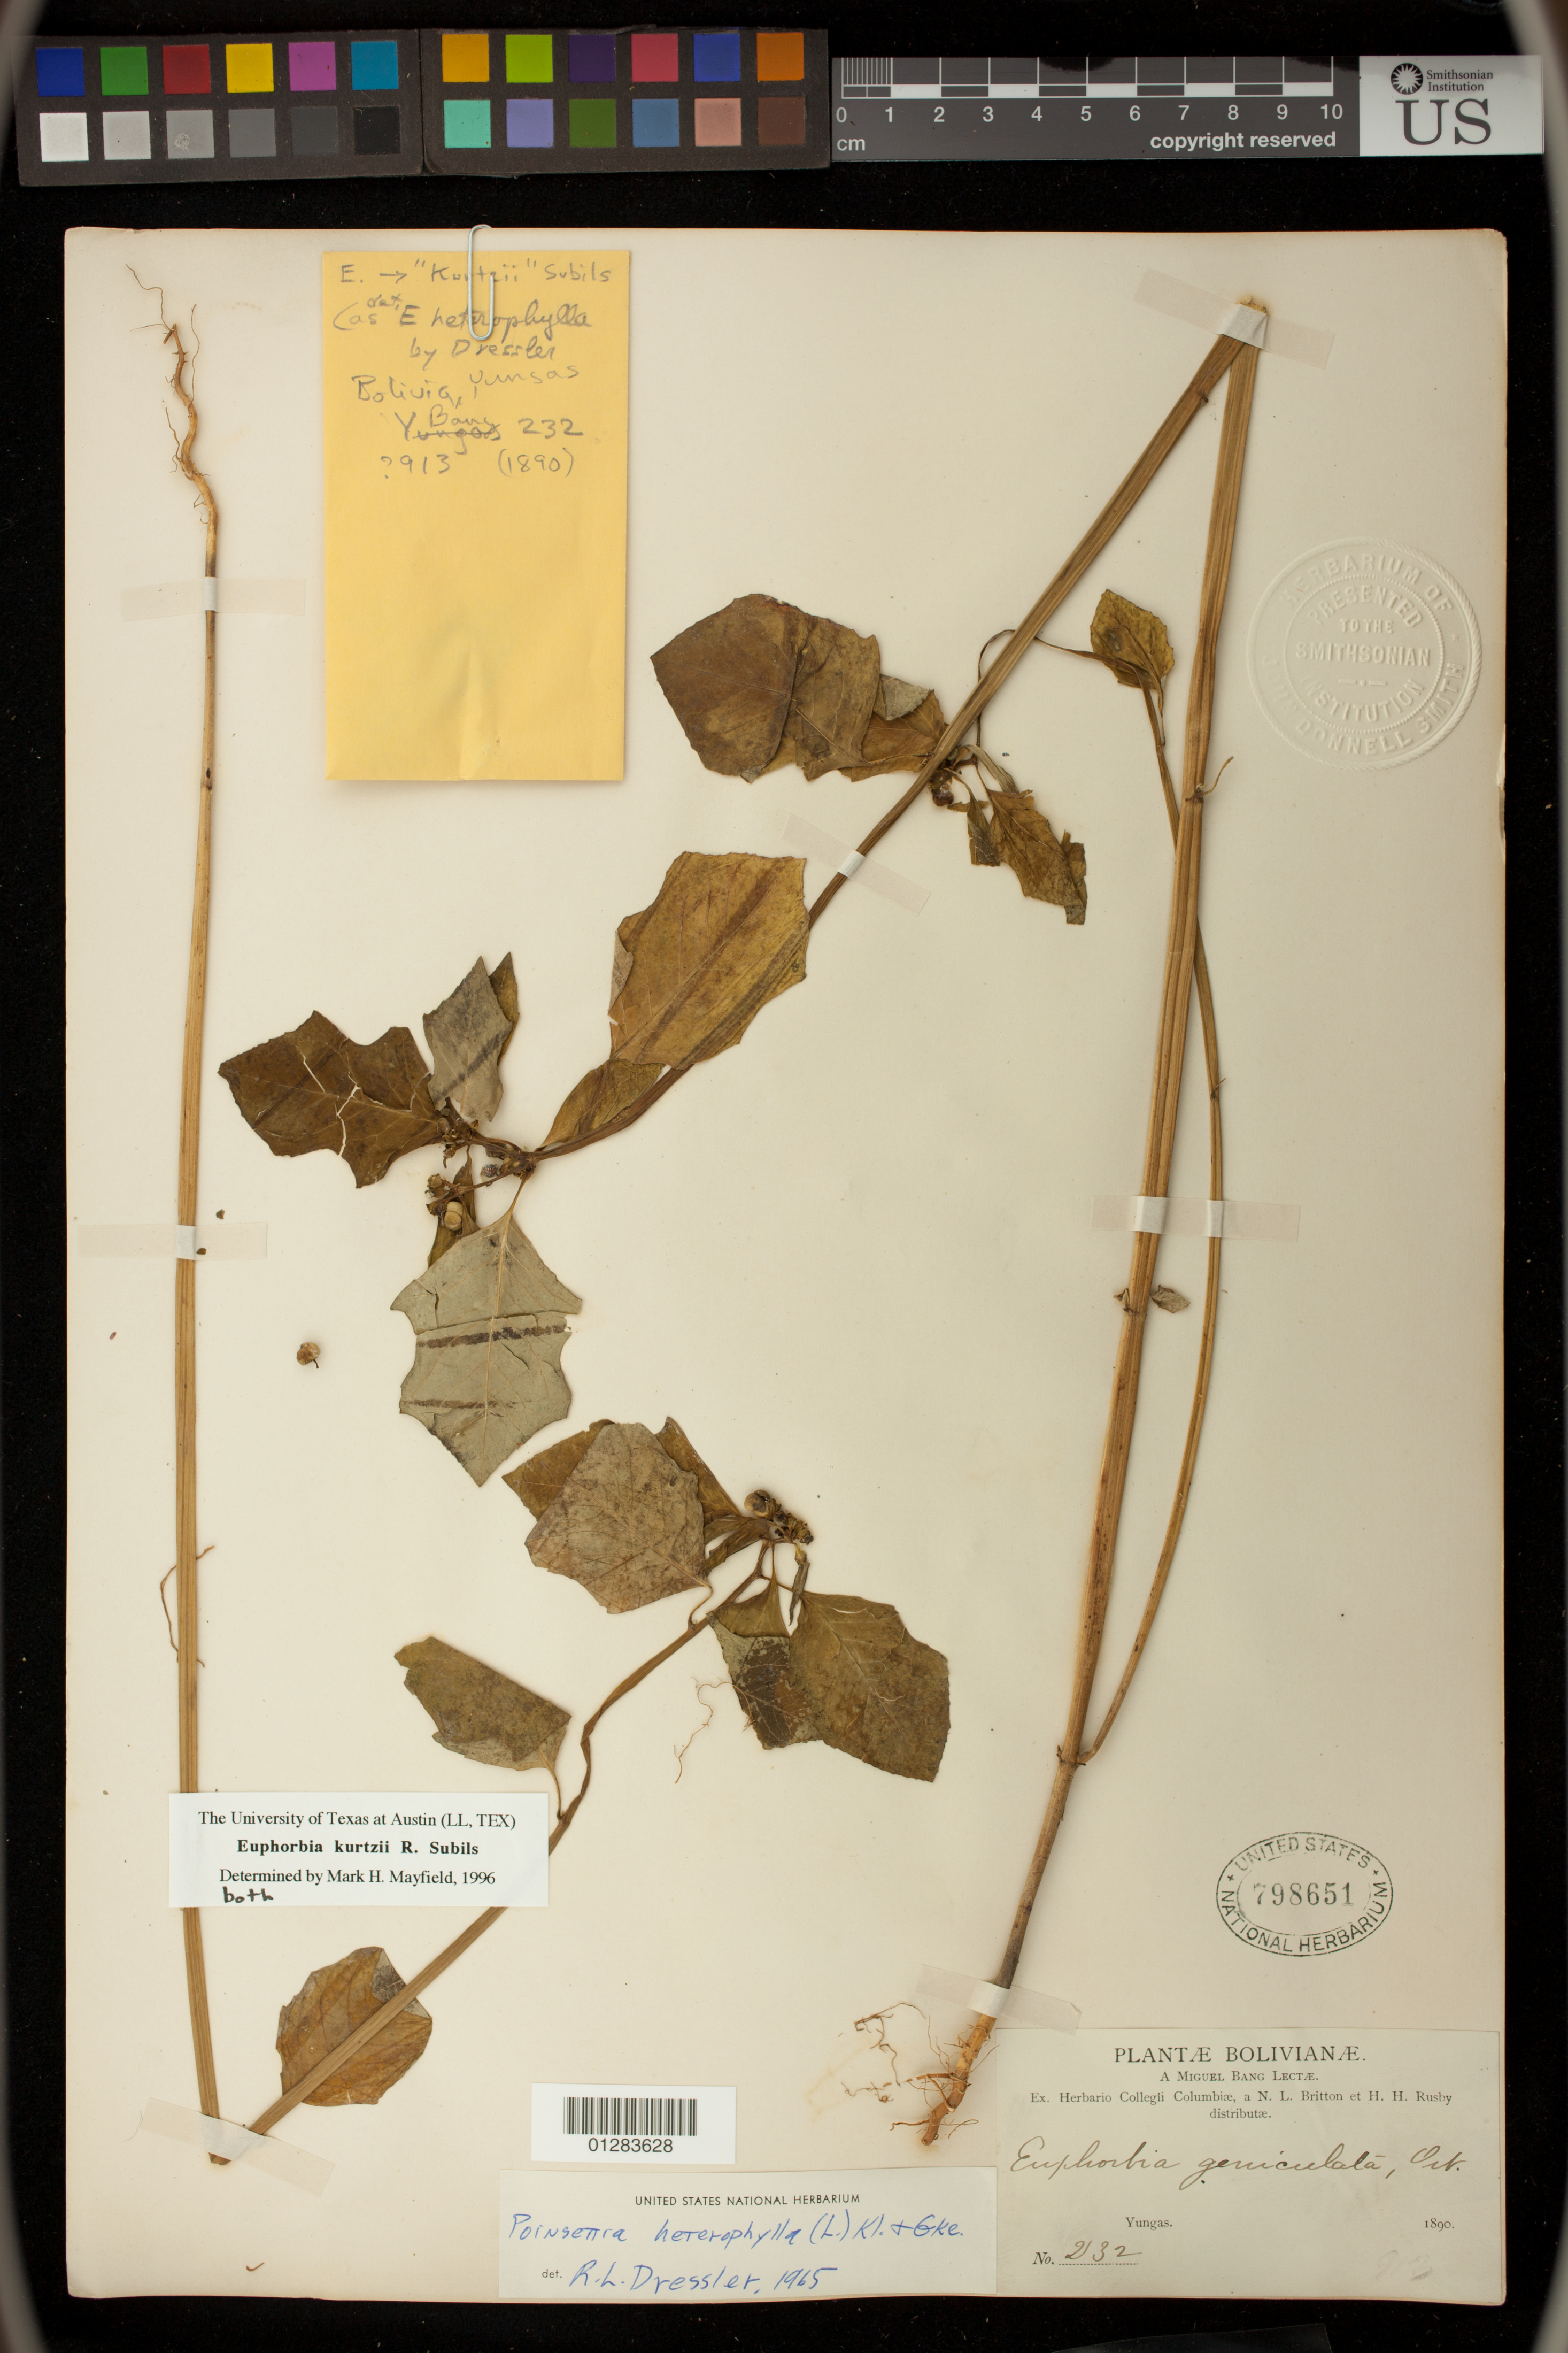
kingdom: Plantae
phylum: Tracheophyta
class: Magnoliopsida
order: Malpighiales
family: Euphorbiaceae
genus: Euphorbia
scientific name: Euphorbia kurtzii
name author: Subils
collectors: M. Bang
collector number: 232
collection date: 1890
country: Bolivia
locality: Yungas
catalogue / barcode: US 798651